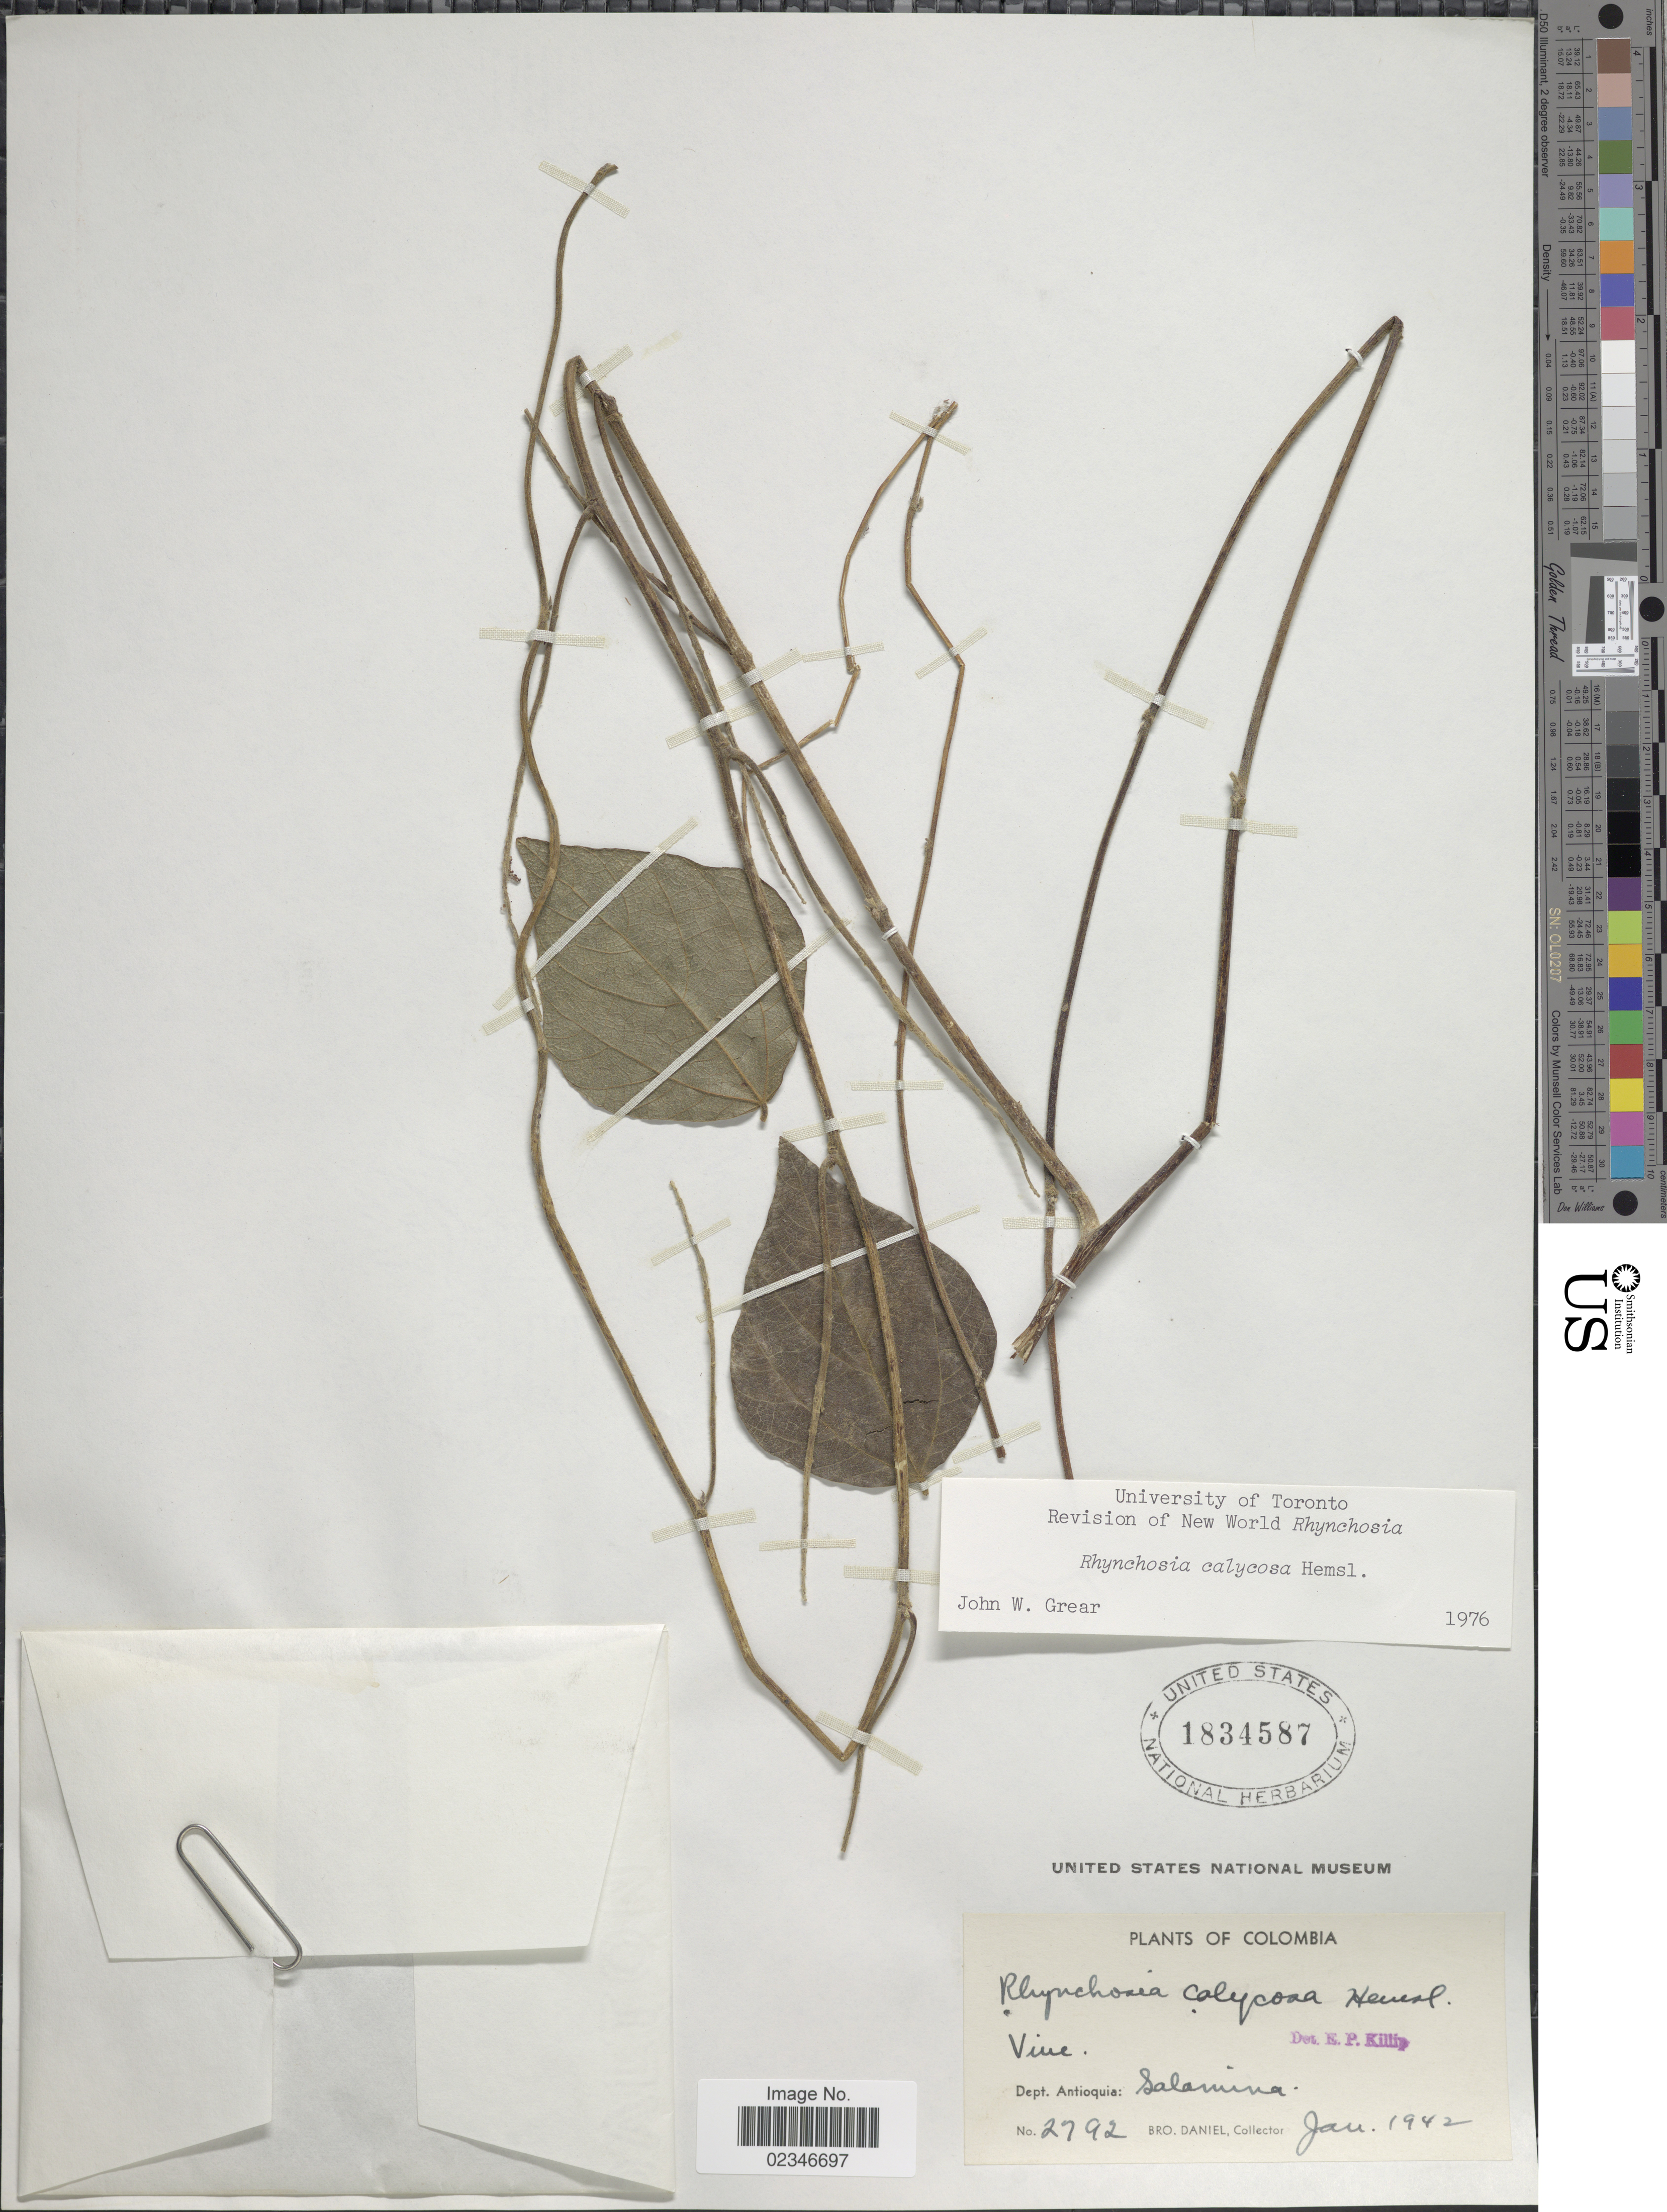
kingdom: Plantae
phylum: Tracheophyta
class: Magnoliopsida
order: Fabales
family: Fabaceae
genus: Rhynchosia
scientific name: Rhynchosia calycosa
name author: Hemsl.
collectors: Bro. Daniel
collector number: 2792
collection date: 1942-01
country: Colombia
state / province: Antioquia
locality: Dept. Antioquia: Salamina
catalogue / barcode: US 1834587